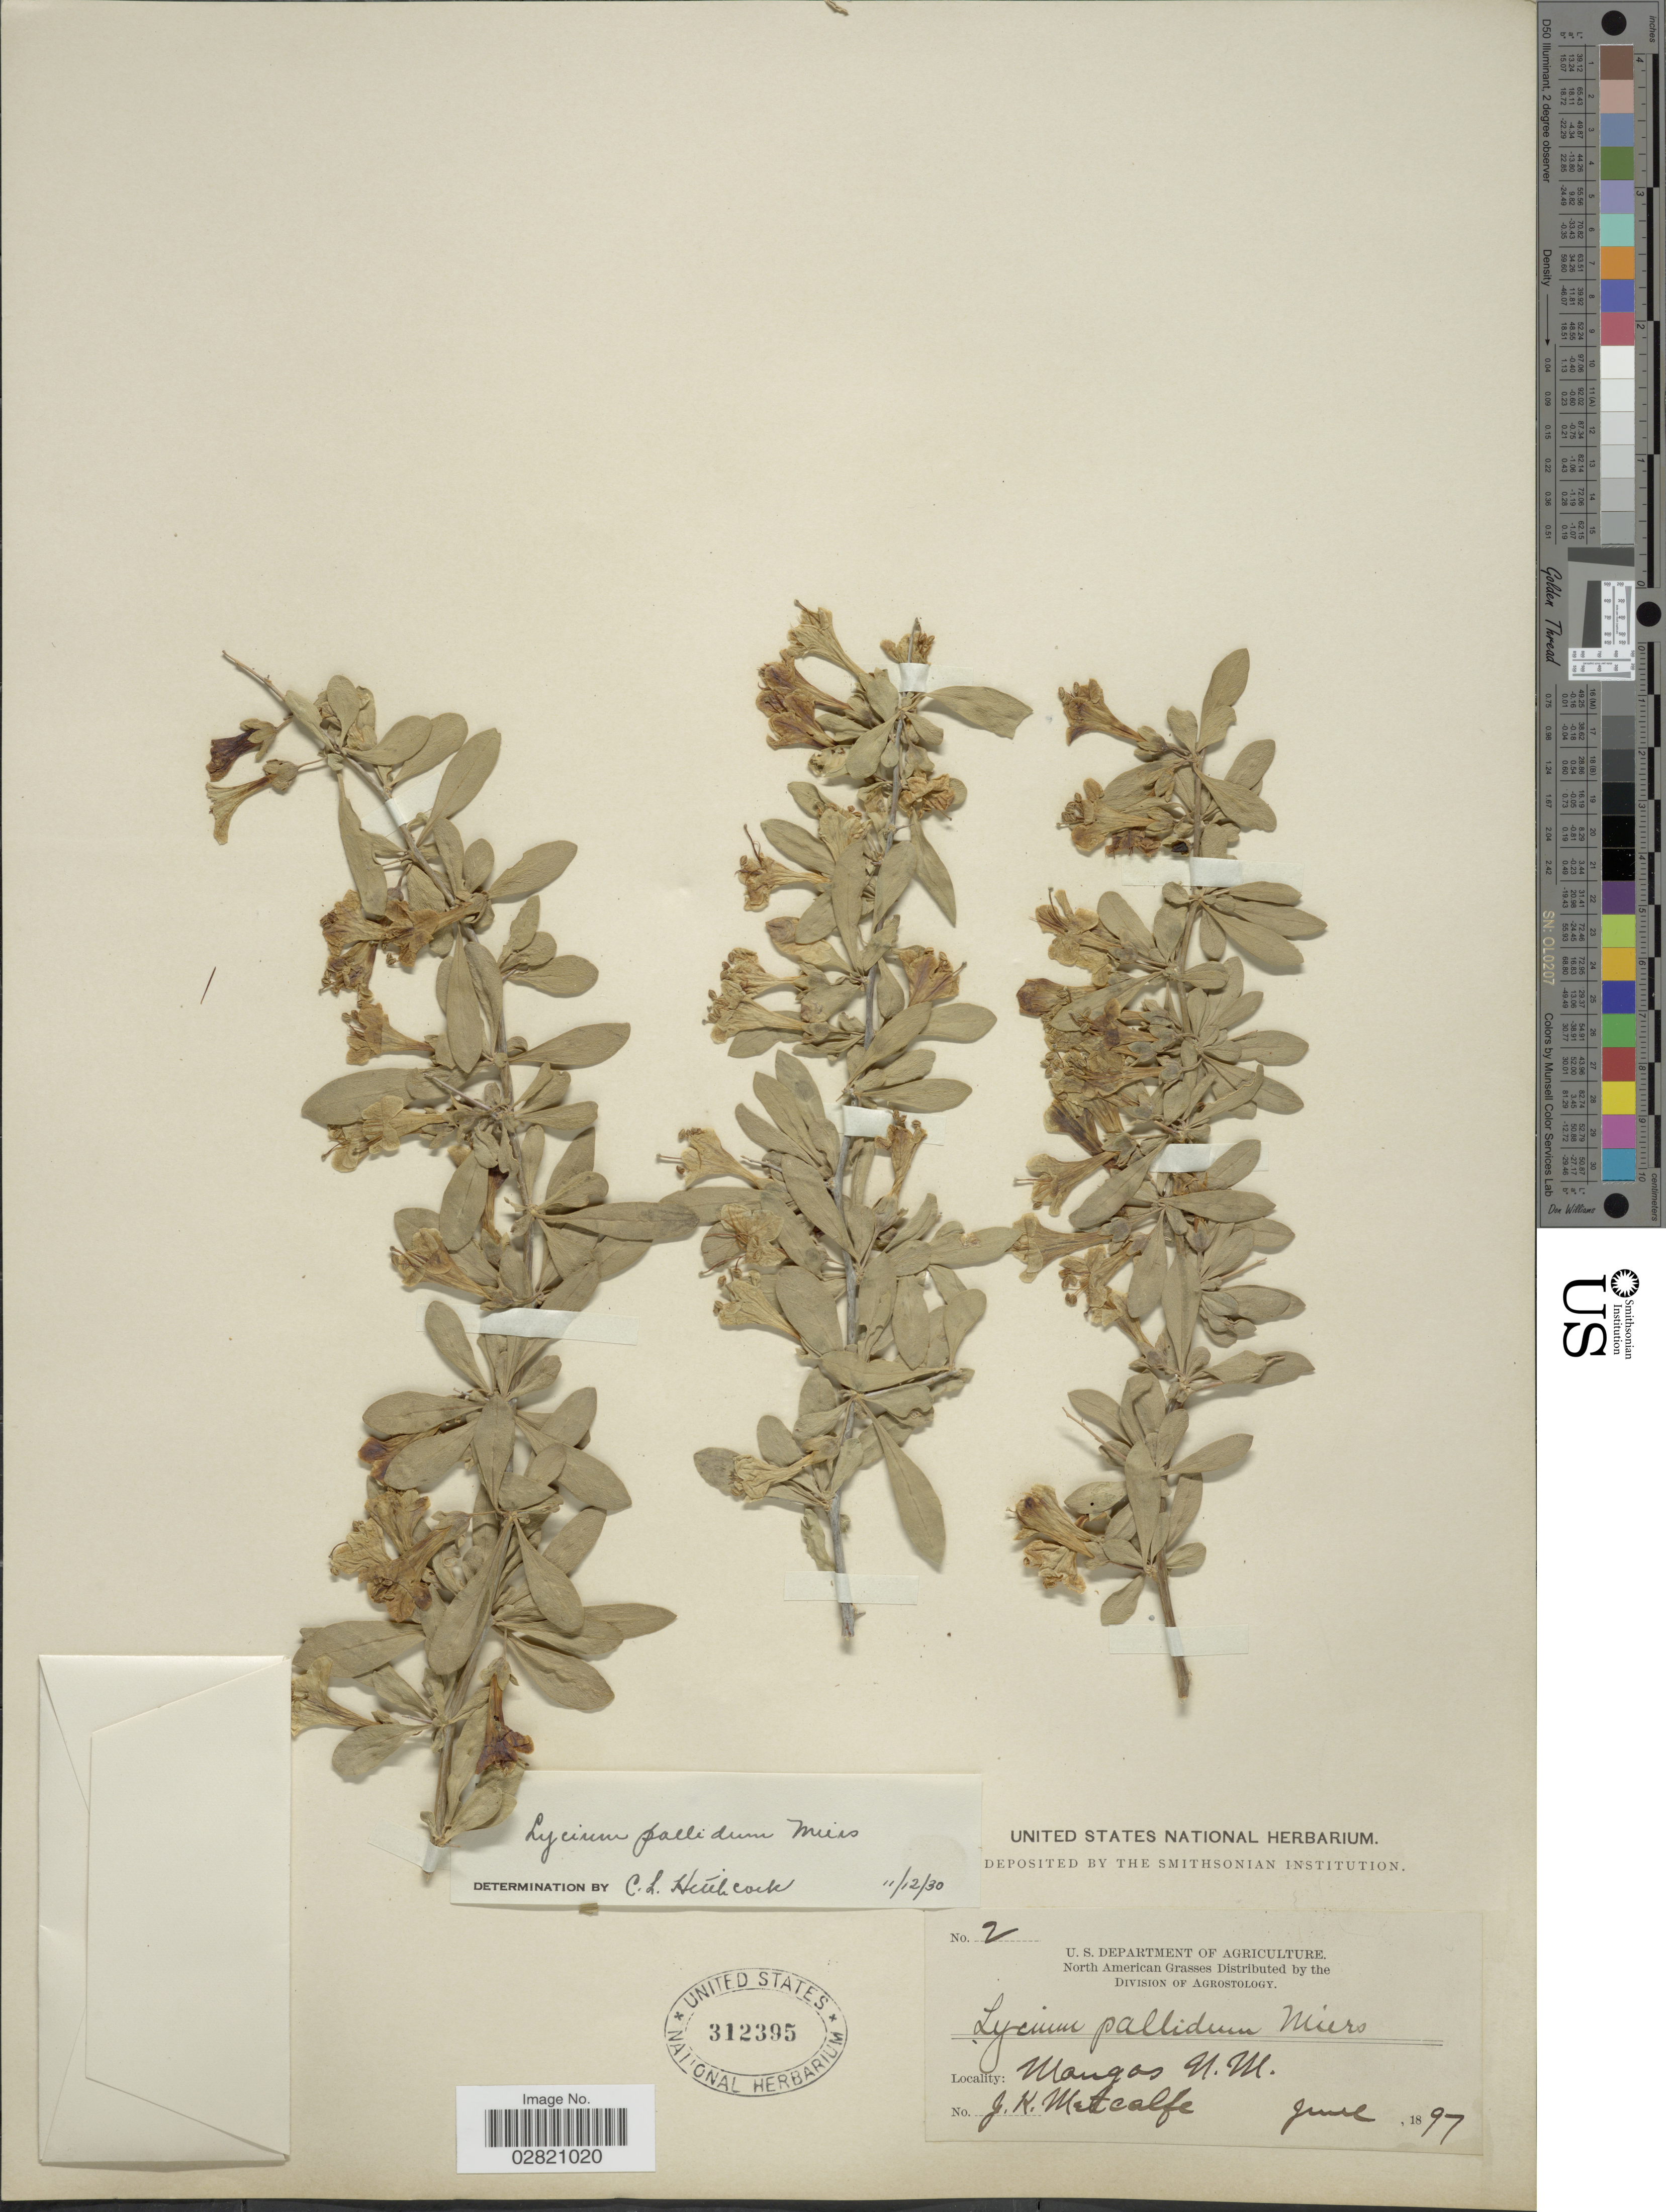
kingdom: Plantae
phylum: Tracheophyta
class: Magnoliopsida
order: Solanales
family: Solanaceae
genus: Lycium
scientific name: Lycium pallidum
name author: Miers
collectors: J. Metcalfe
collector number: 2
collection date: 1897-06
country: United States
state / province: New Mexico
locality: Mangas.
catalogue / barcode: US 312395